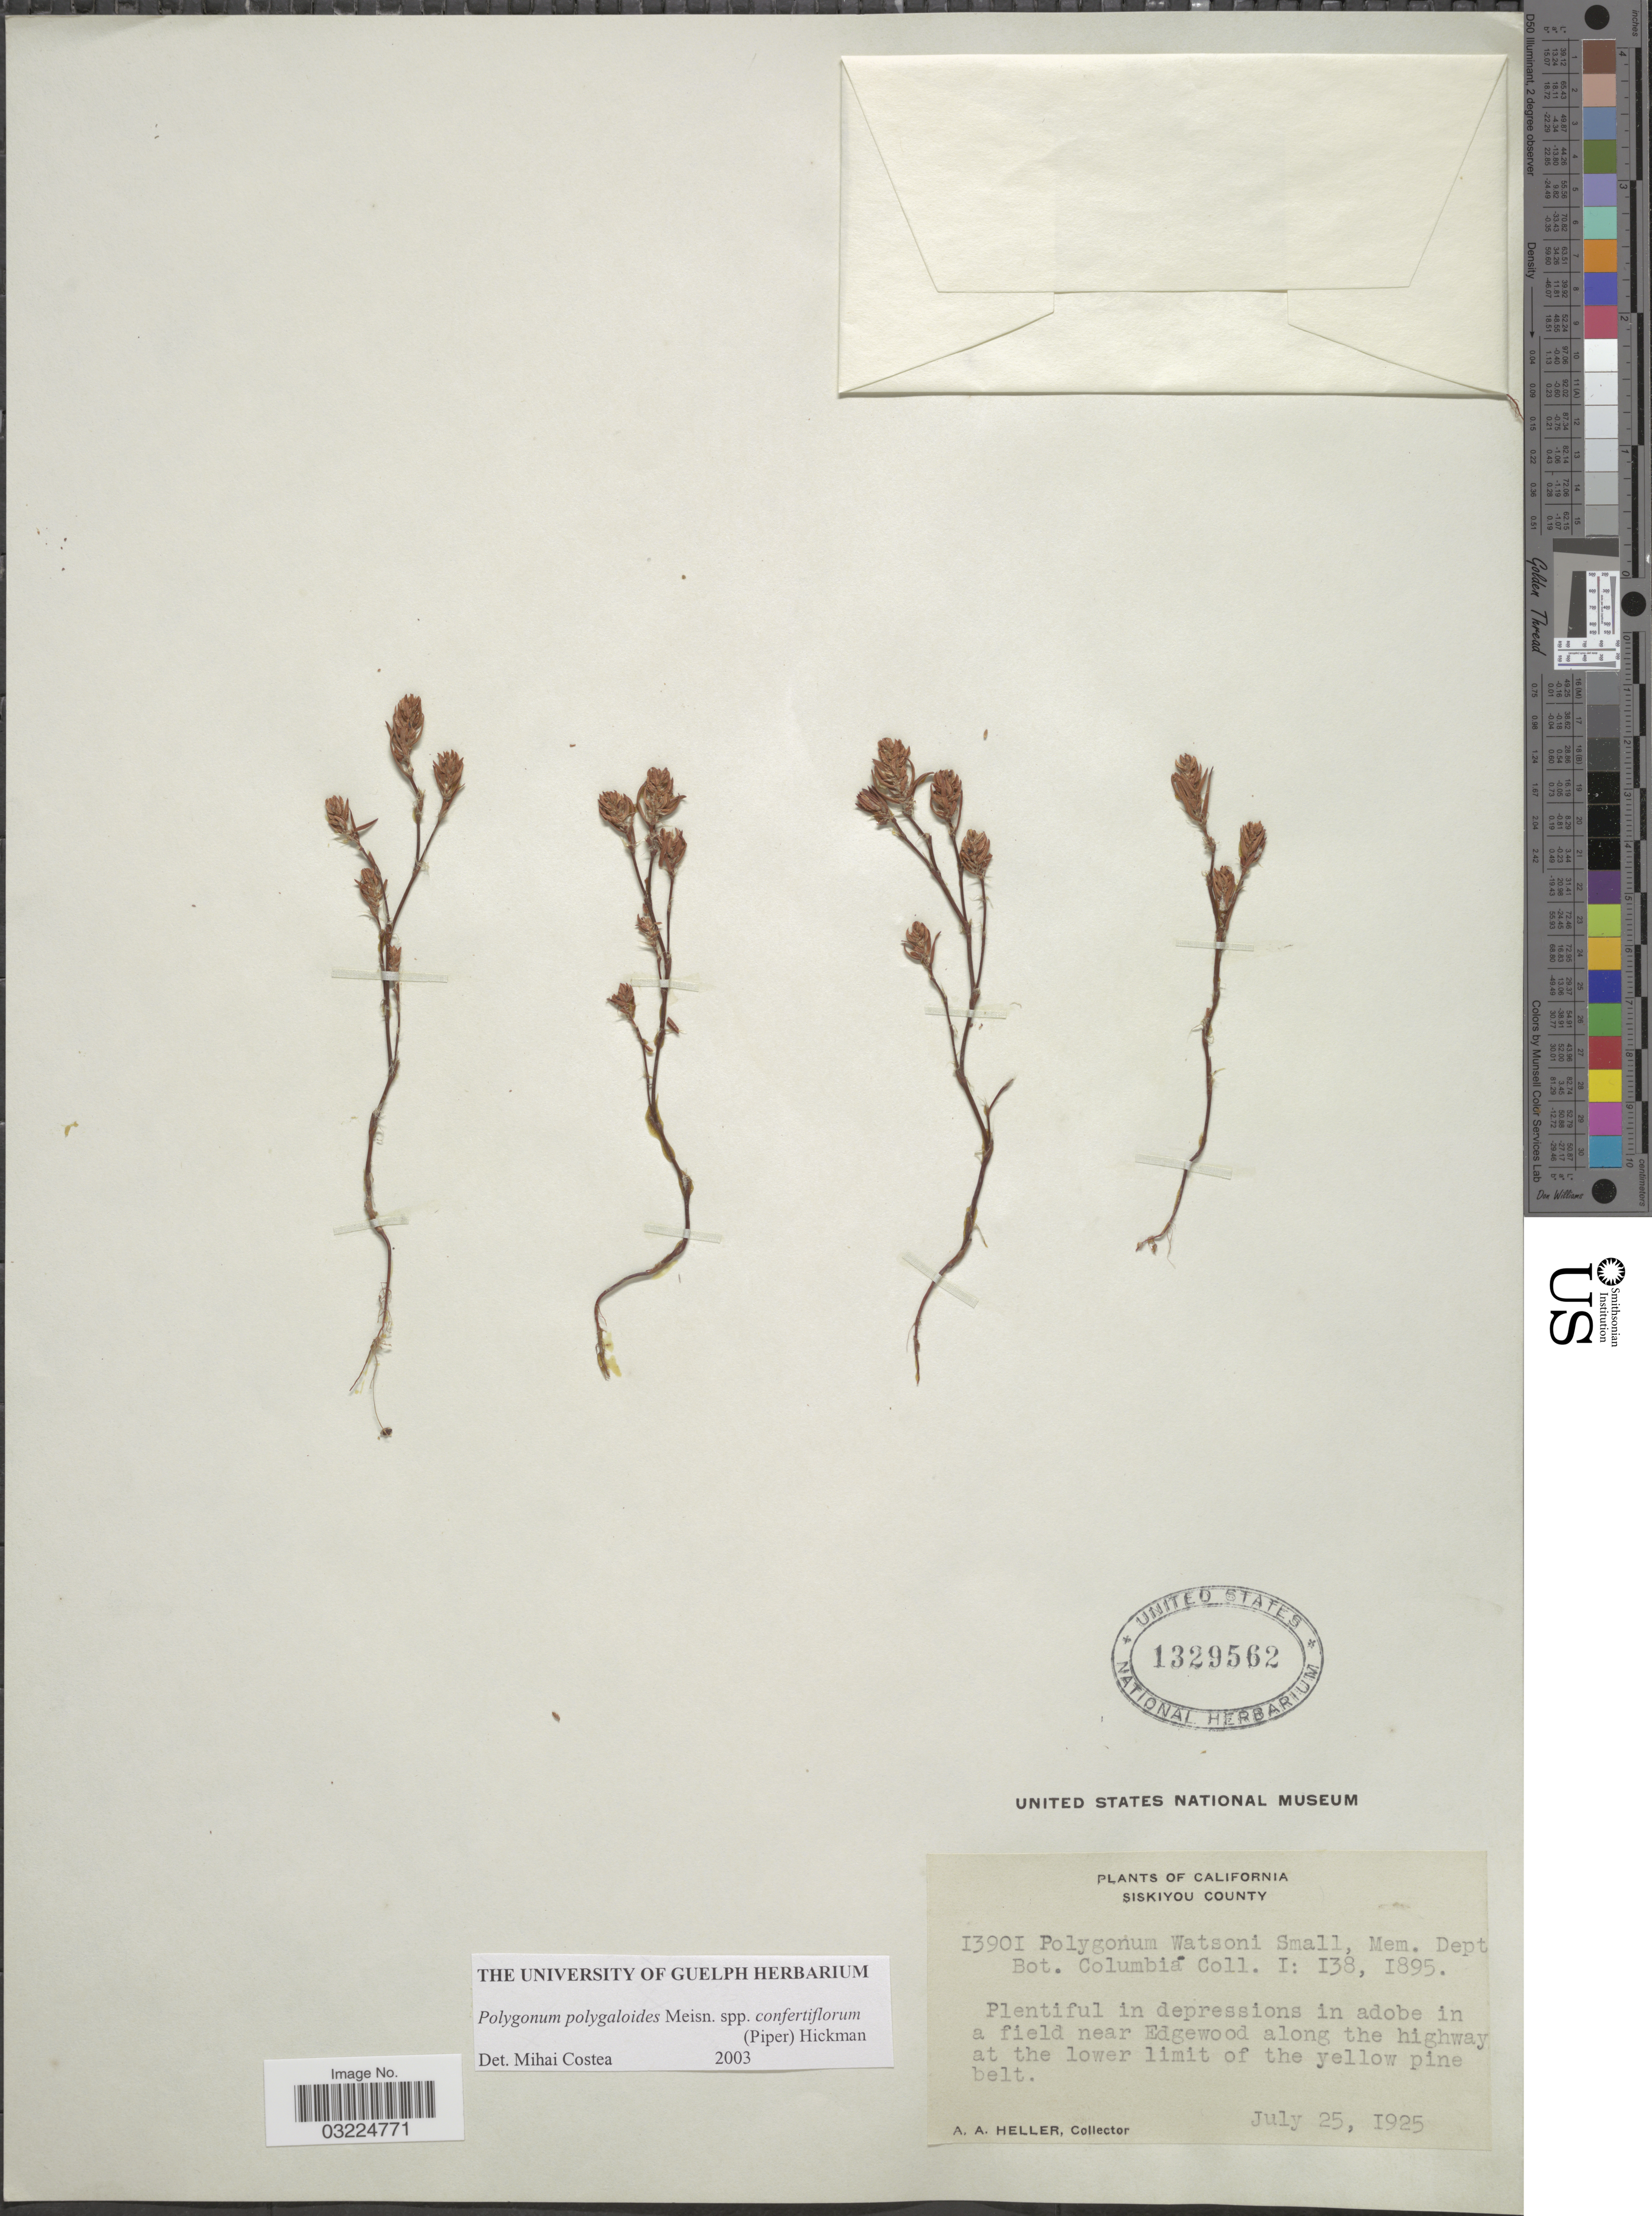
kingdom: Plantae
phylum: Tracheophyta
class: Magnoliopsida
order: Caryophyllales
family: Polygonaceae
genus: Polygonum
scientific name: Polygonum polygaloides subsp. confertiflorum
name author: (Nutt. ex Piper) Hickman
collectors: A. A. Heller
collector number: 13901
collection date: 1925-07-25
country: United States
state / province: California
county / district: Siskiyou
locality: Siskiyou County.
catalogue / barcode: US 1329562